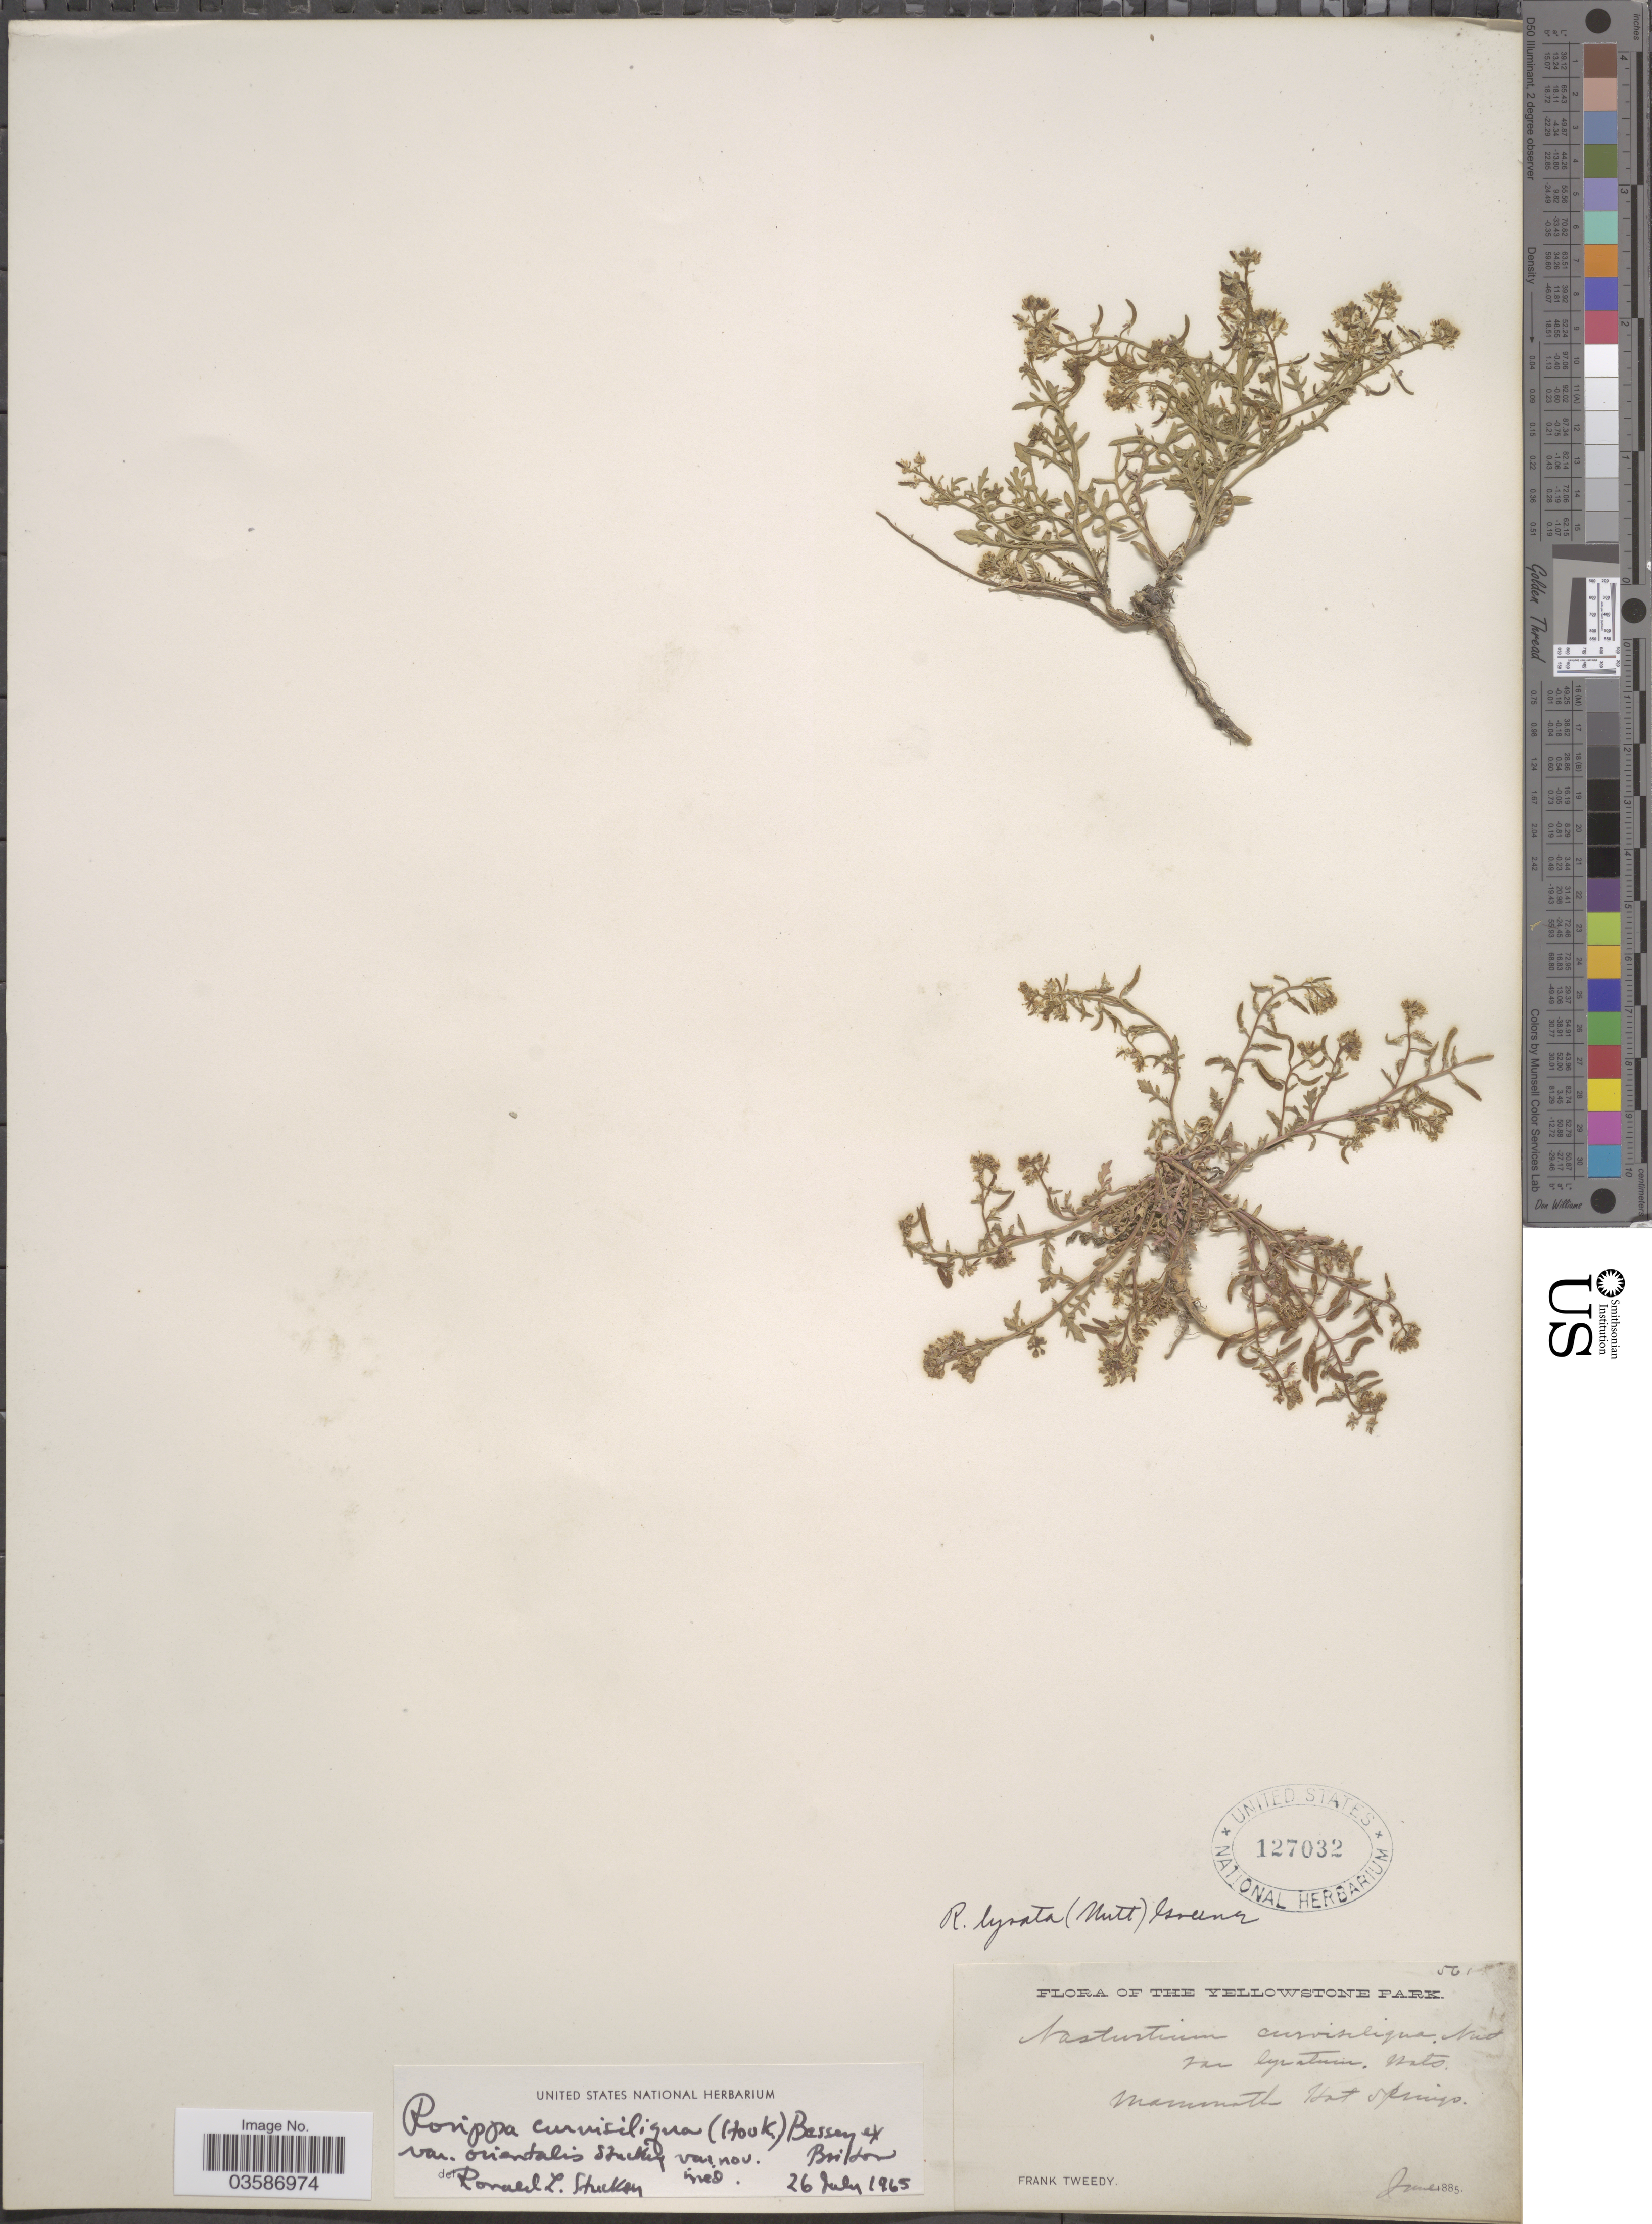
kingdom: Plantae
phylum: Tracheophyta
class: Magnoliopsida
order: Brassicales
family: Brassicaceae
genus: Rorippa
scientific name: Rorippa curvisiliqua var. orientalis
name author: Stuckey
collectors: F. Tweedy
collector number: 561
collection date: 1885-06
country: United States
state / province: Wyoming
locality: The Yellowstone Park. Mammoth Hot Springs.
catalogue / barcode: US 127032